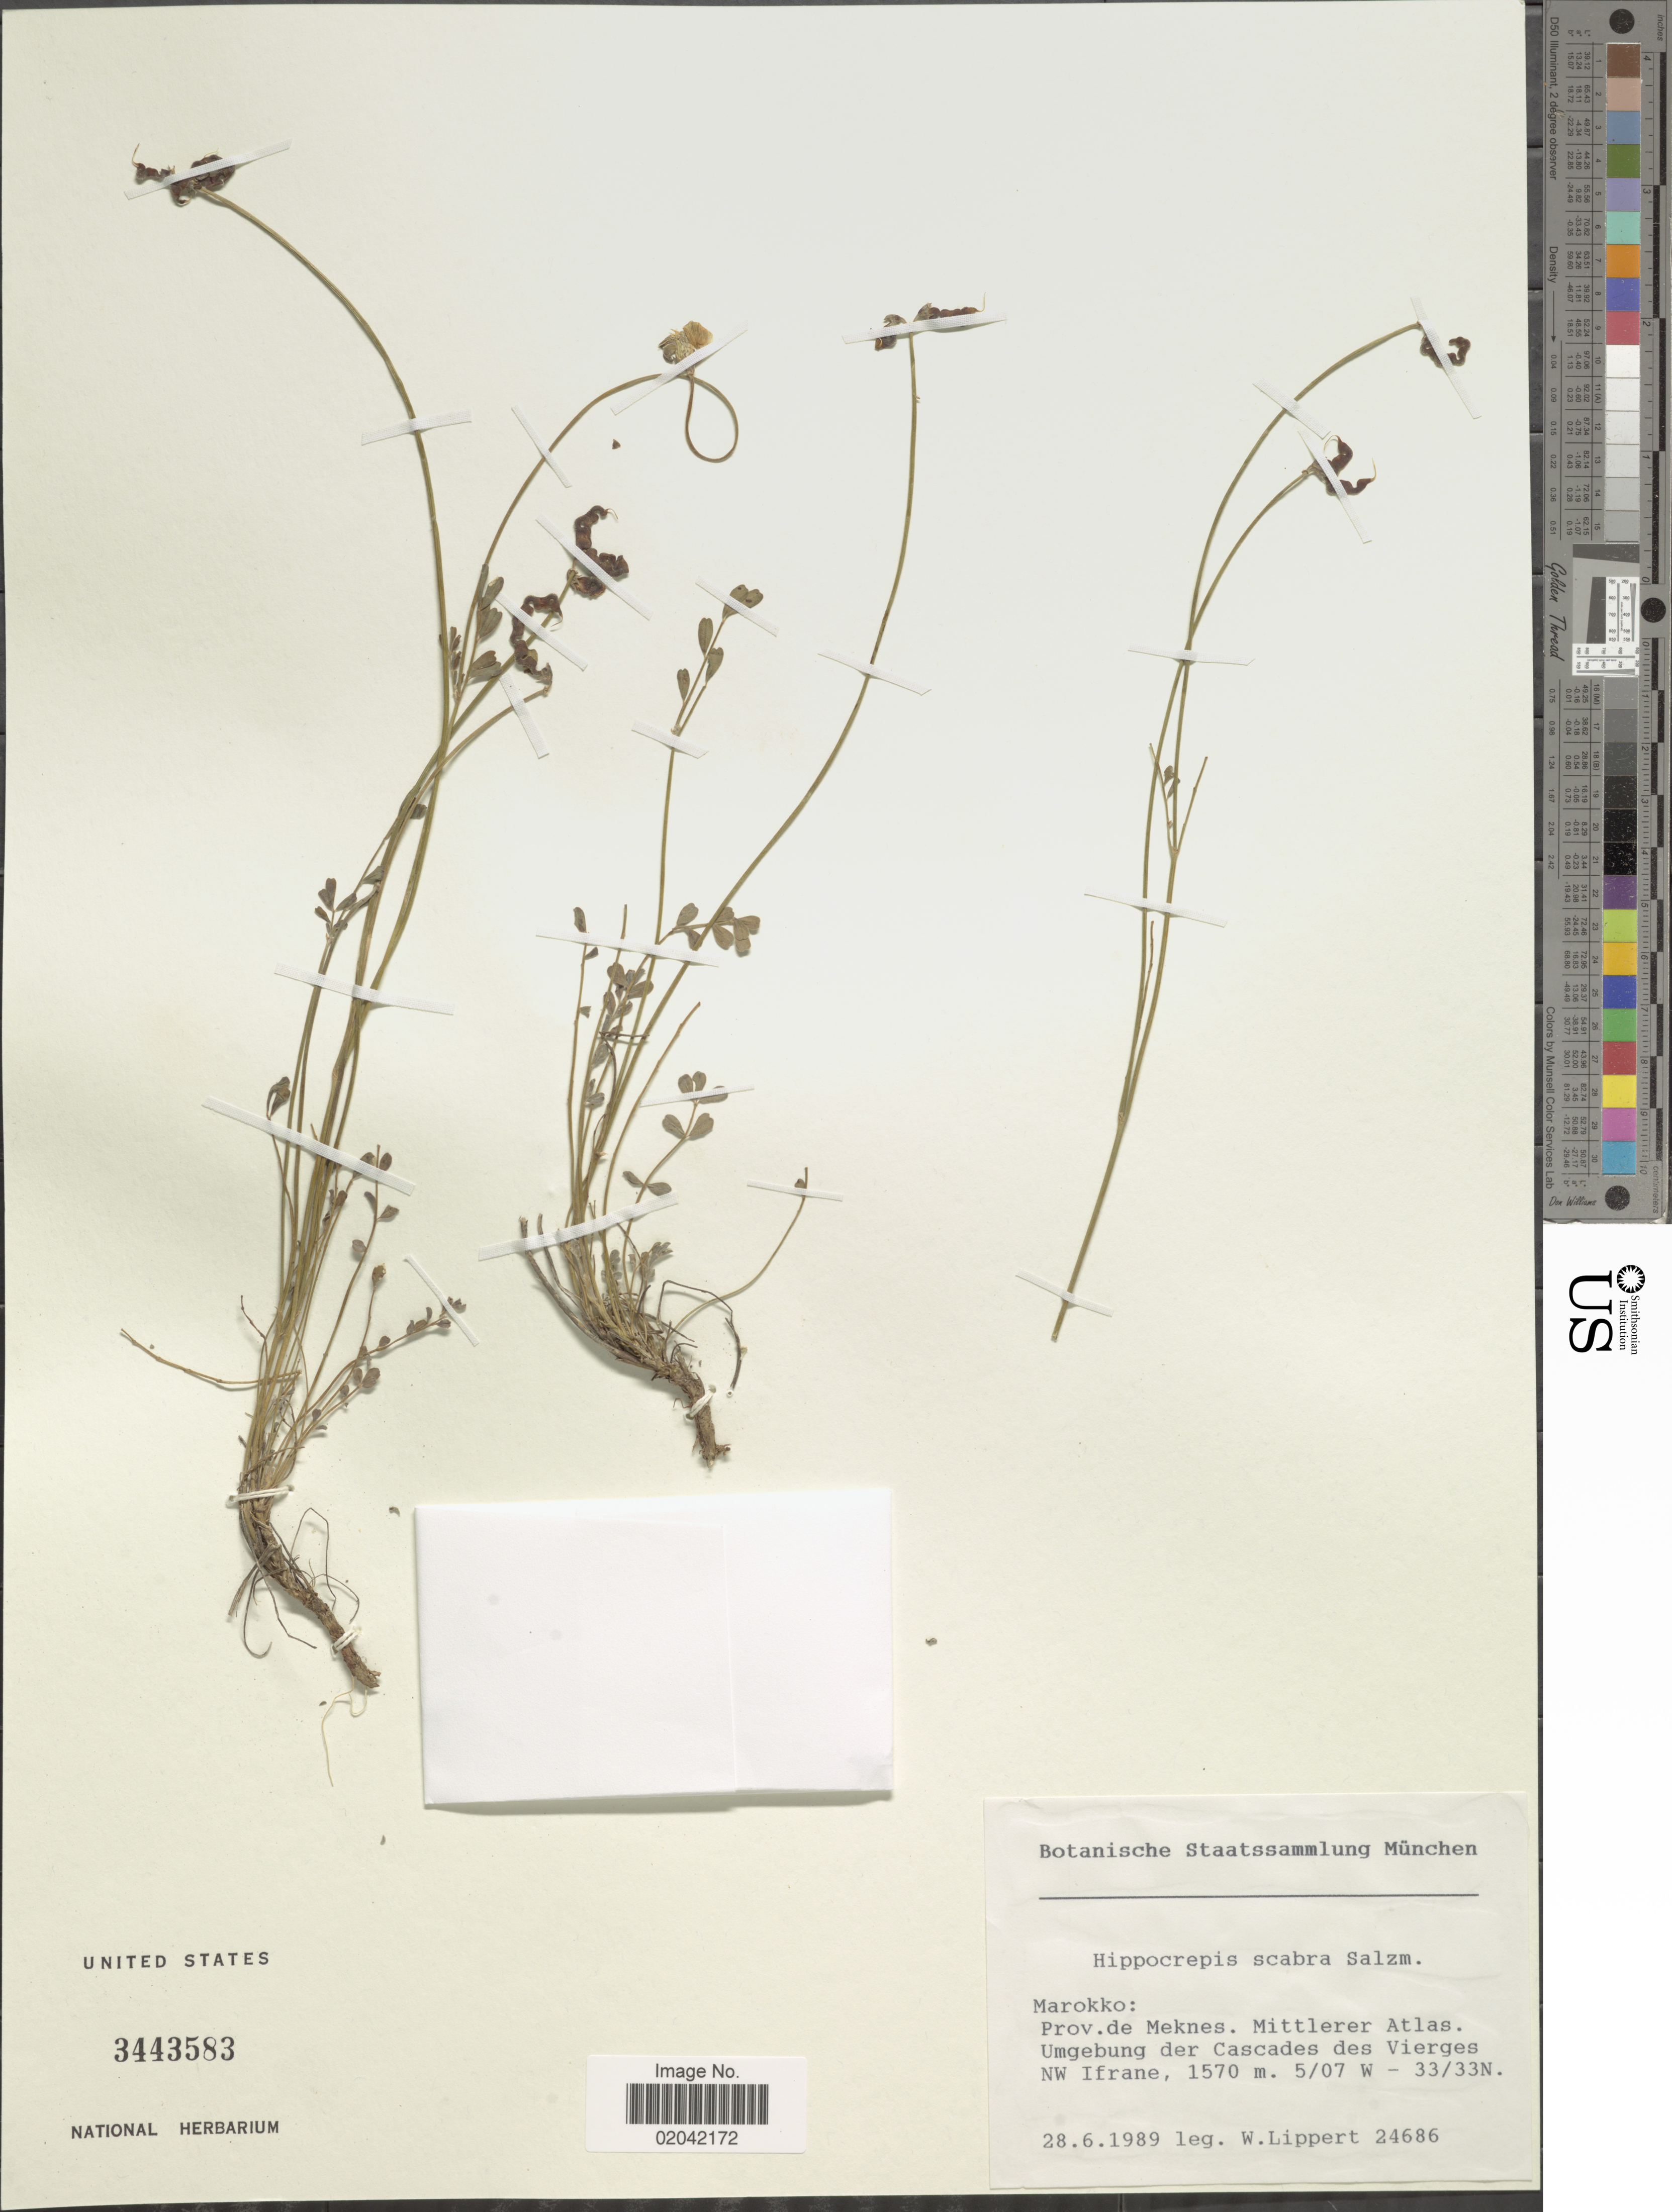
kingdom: Plantae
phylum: Tracheophyta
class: Magnoliopsida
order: Fabales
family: Fabaceae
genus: Hippocrepis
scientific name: Hippocrepis scabra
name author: DC.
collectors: W. Lippert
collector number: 24686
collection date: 1989-06-28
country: Morocco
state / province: Meknès-Tafilalet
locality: Marokko: Prov. de Meknes. Mittlerer Atlas. Umgebung der Cascades des Vierges NW Ifrane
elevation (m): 1570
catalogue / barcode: US 3443583